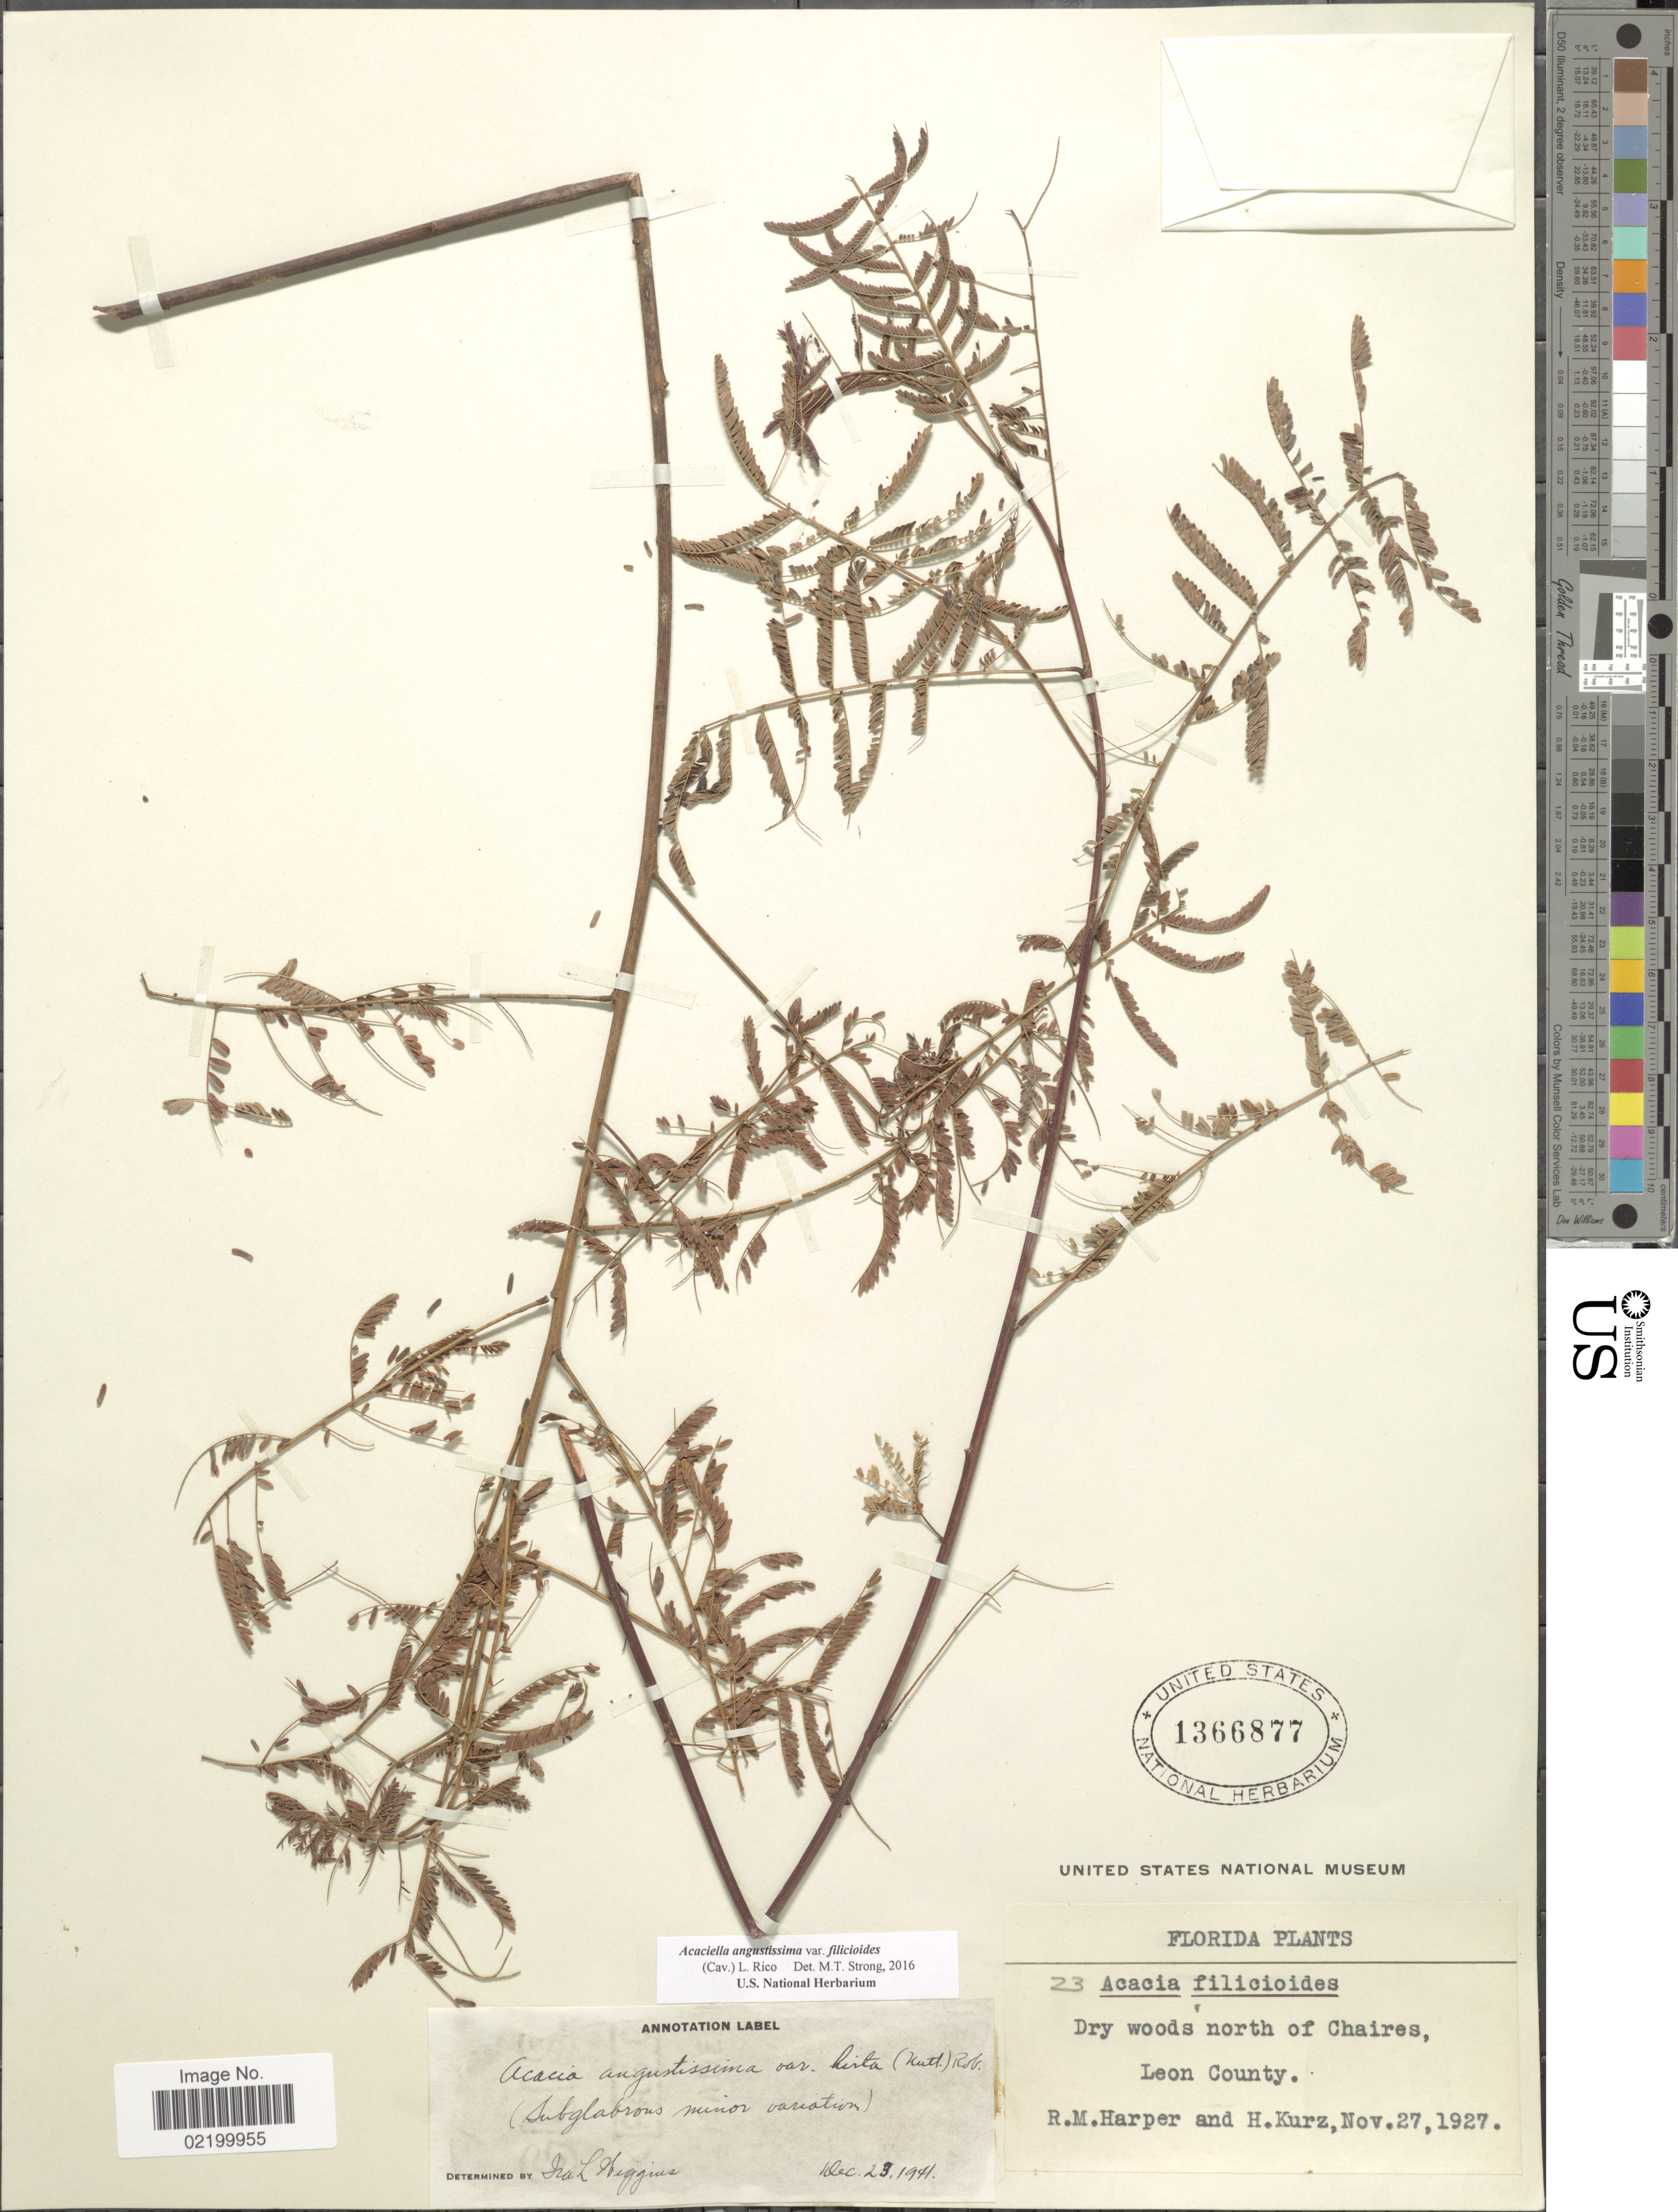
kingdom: Plantae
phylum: Tracheophyta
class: Magnoliopsida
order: Fabales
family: Fabaceae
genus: Acaciella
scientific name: Acaciella angustissima var. filicioides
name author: (Cav.) L. Rico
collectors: R. M. Harper & H. Kurz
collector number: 23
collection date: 1927-11-27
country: United States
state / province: Florida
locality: Dry woods north of Chaires, Leon County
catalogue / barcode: US 1366877